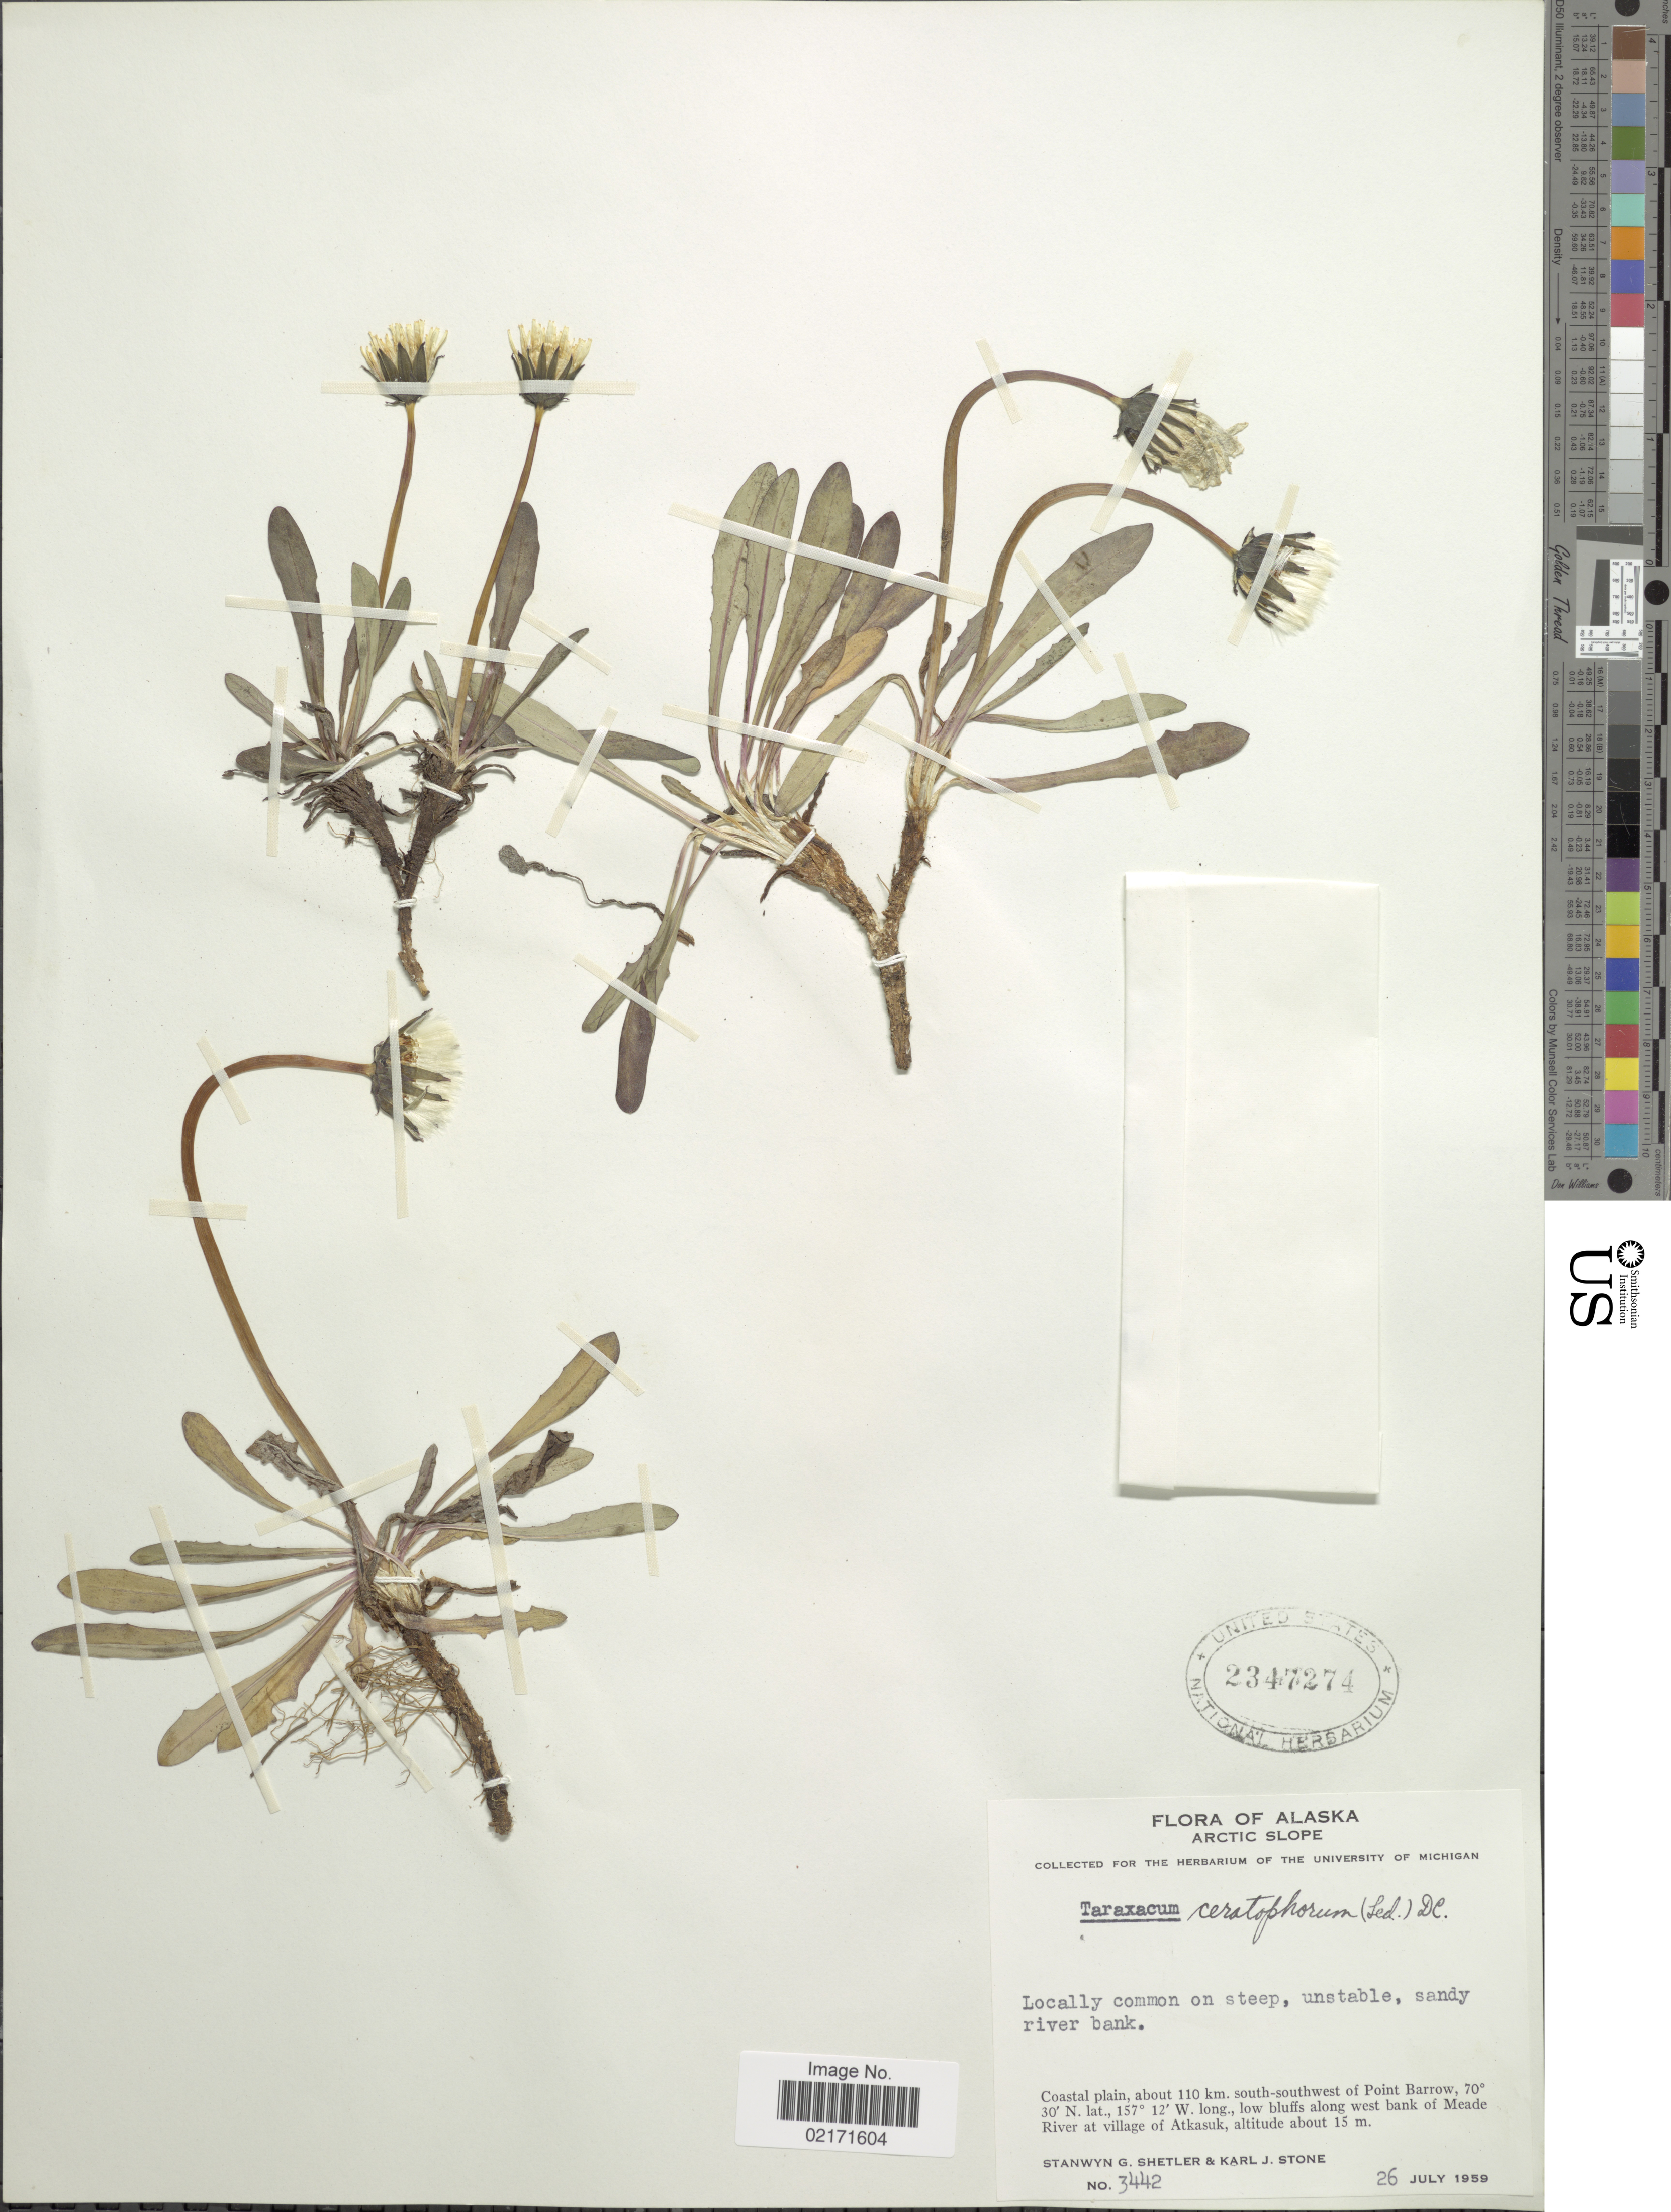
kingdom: Plantae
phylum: Tracheophyta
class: Magnoliopsida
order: Asterales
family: Asteraceae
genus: Taraxacum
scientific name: Taraxacum ceratophorum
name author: (Ledeb.) DC.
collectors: S. Shetler & K. J. Stone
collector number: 3442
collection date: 1959-07-26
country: United States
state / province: Alaska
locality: Arctic Slope. Coastal plain, about 110 km. south-southwest of Point Barrow, low bluffs along west bank of Meade River at village of Atkasuk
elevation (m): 15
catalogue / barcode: US 2347274